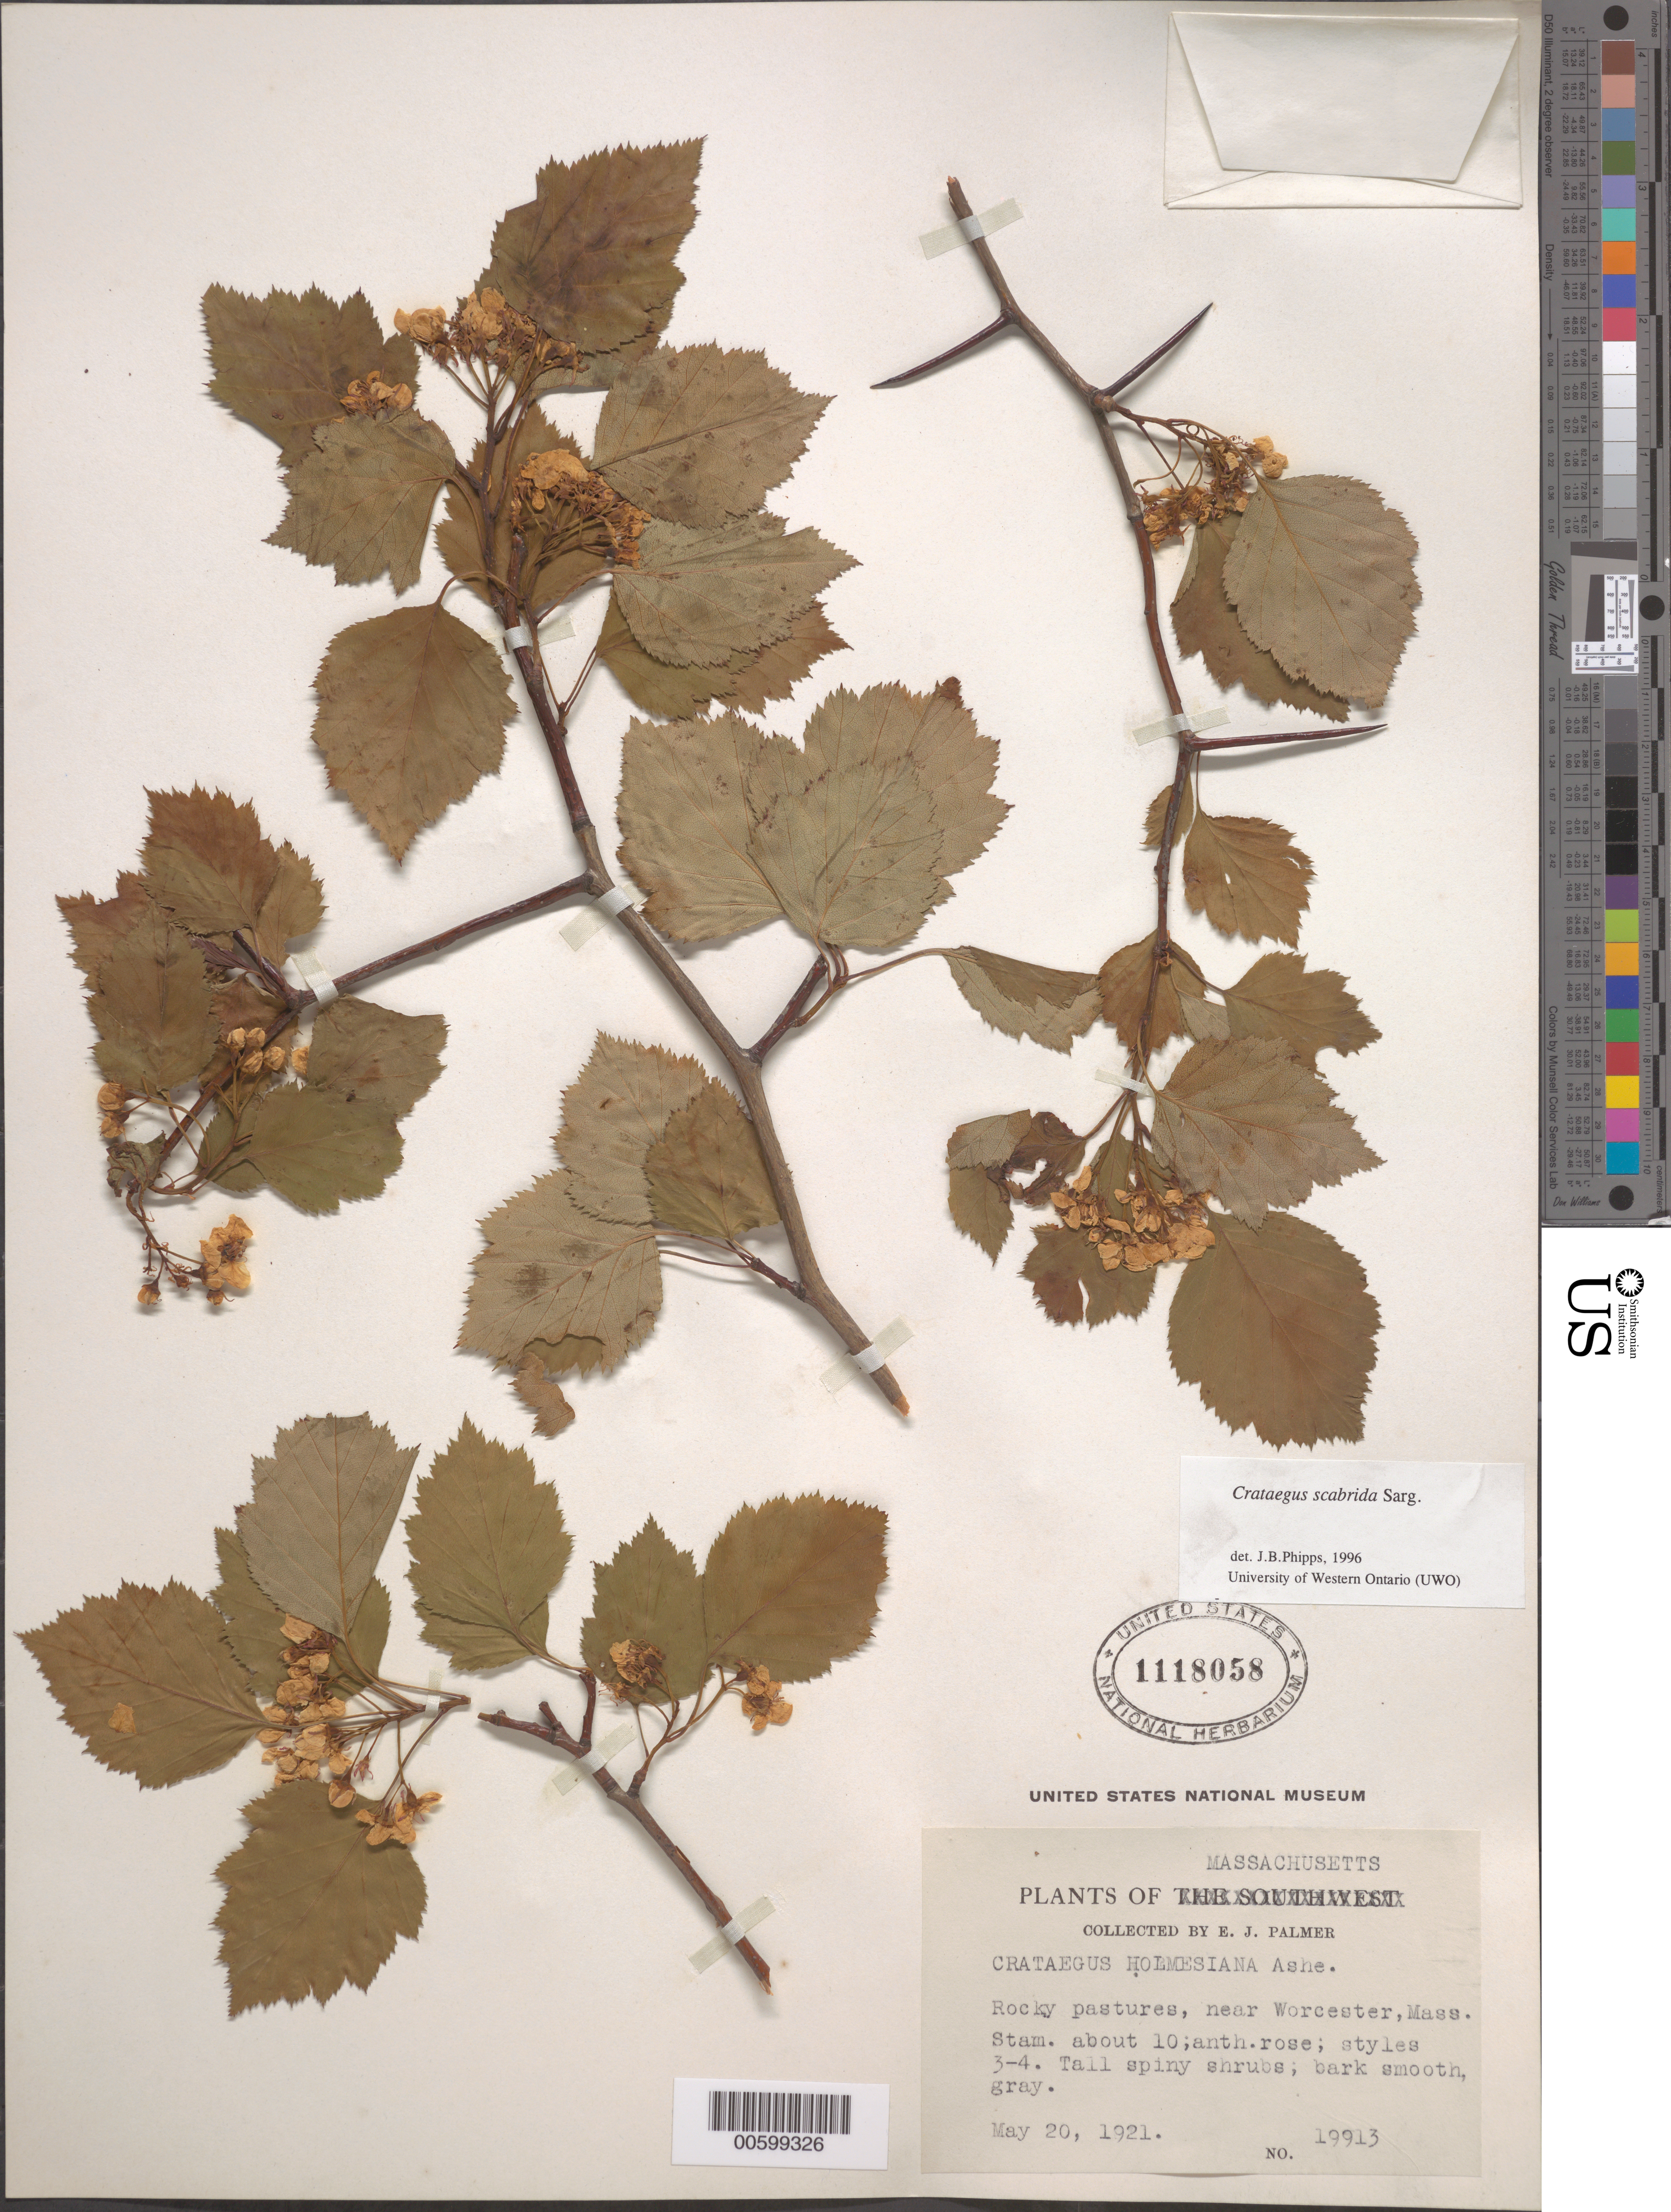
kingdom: Plantae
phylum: Tracheophyta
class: Magnoliopsida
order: Rosales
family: Rosaceae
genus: Crataegus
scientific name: Crataegus scabrida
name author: Sarg.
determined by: Phipps, James B., (UWO), University of Western Ontario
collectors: E. J. Palmer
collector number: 19913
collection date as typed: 20 May 1921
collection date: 1921-05-20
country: United States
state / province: Massachusetts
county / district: Worcester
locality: near Worcester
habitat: Rocky pastures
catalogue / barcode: US 1118058